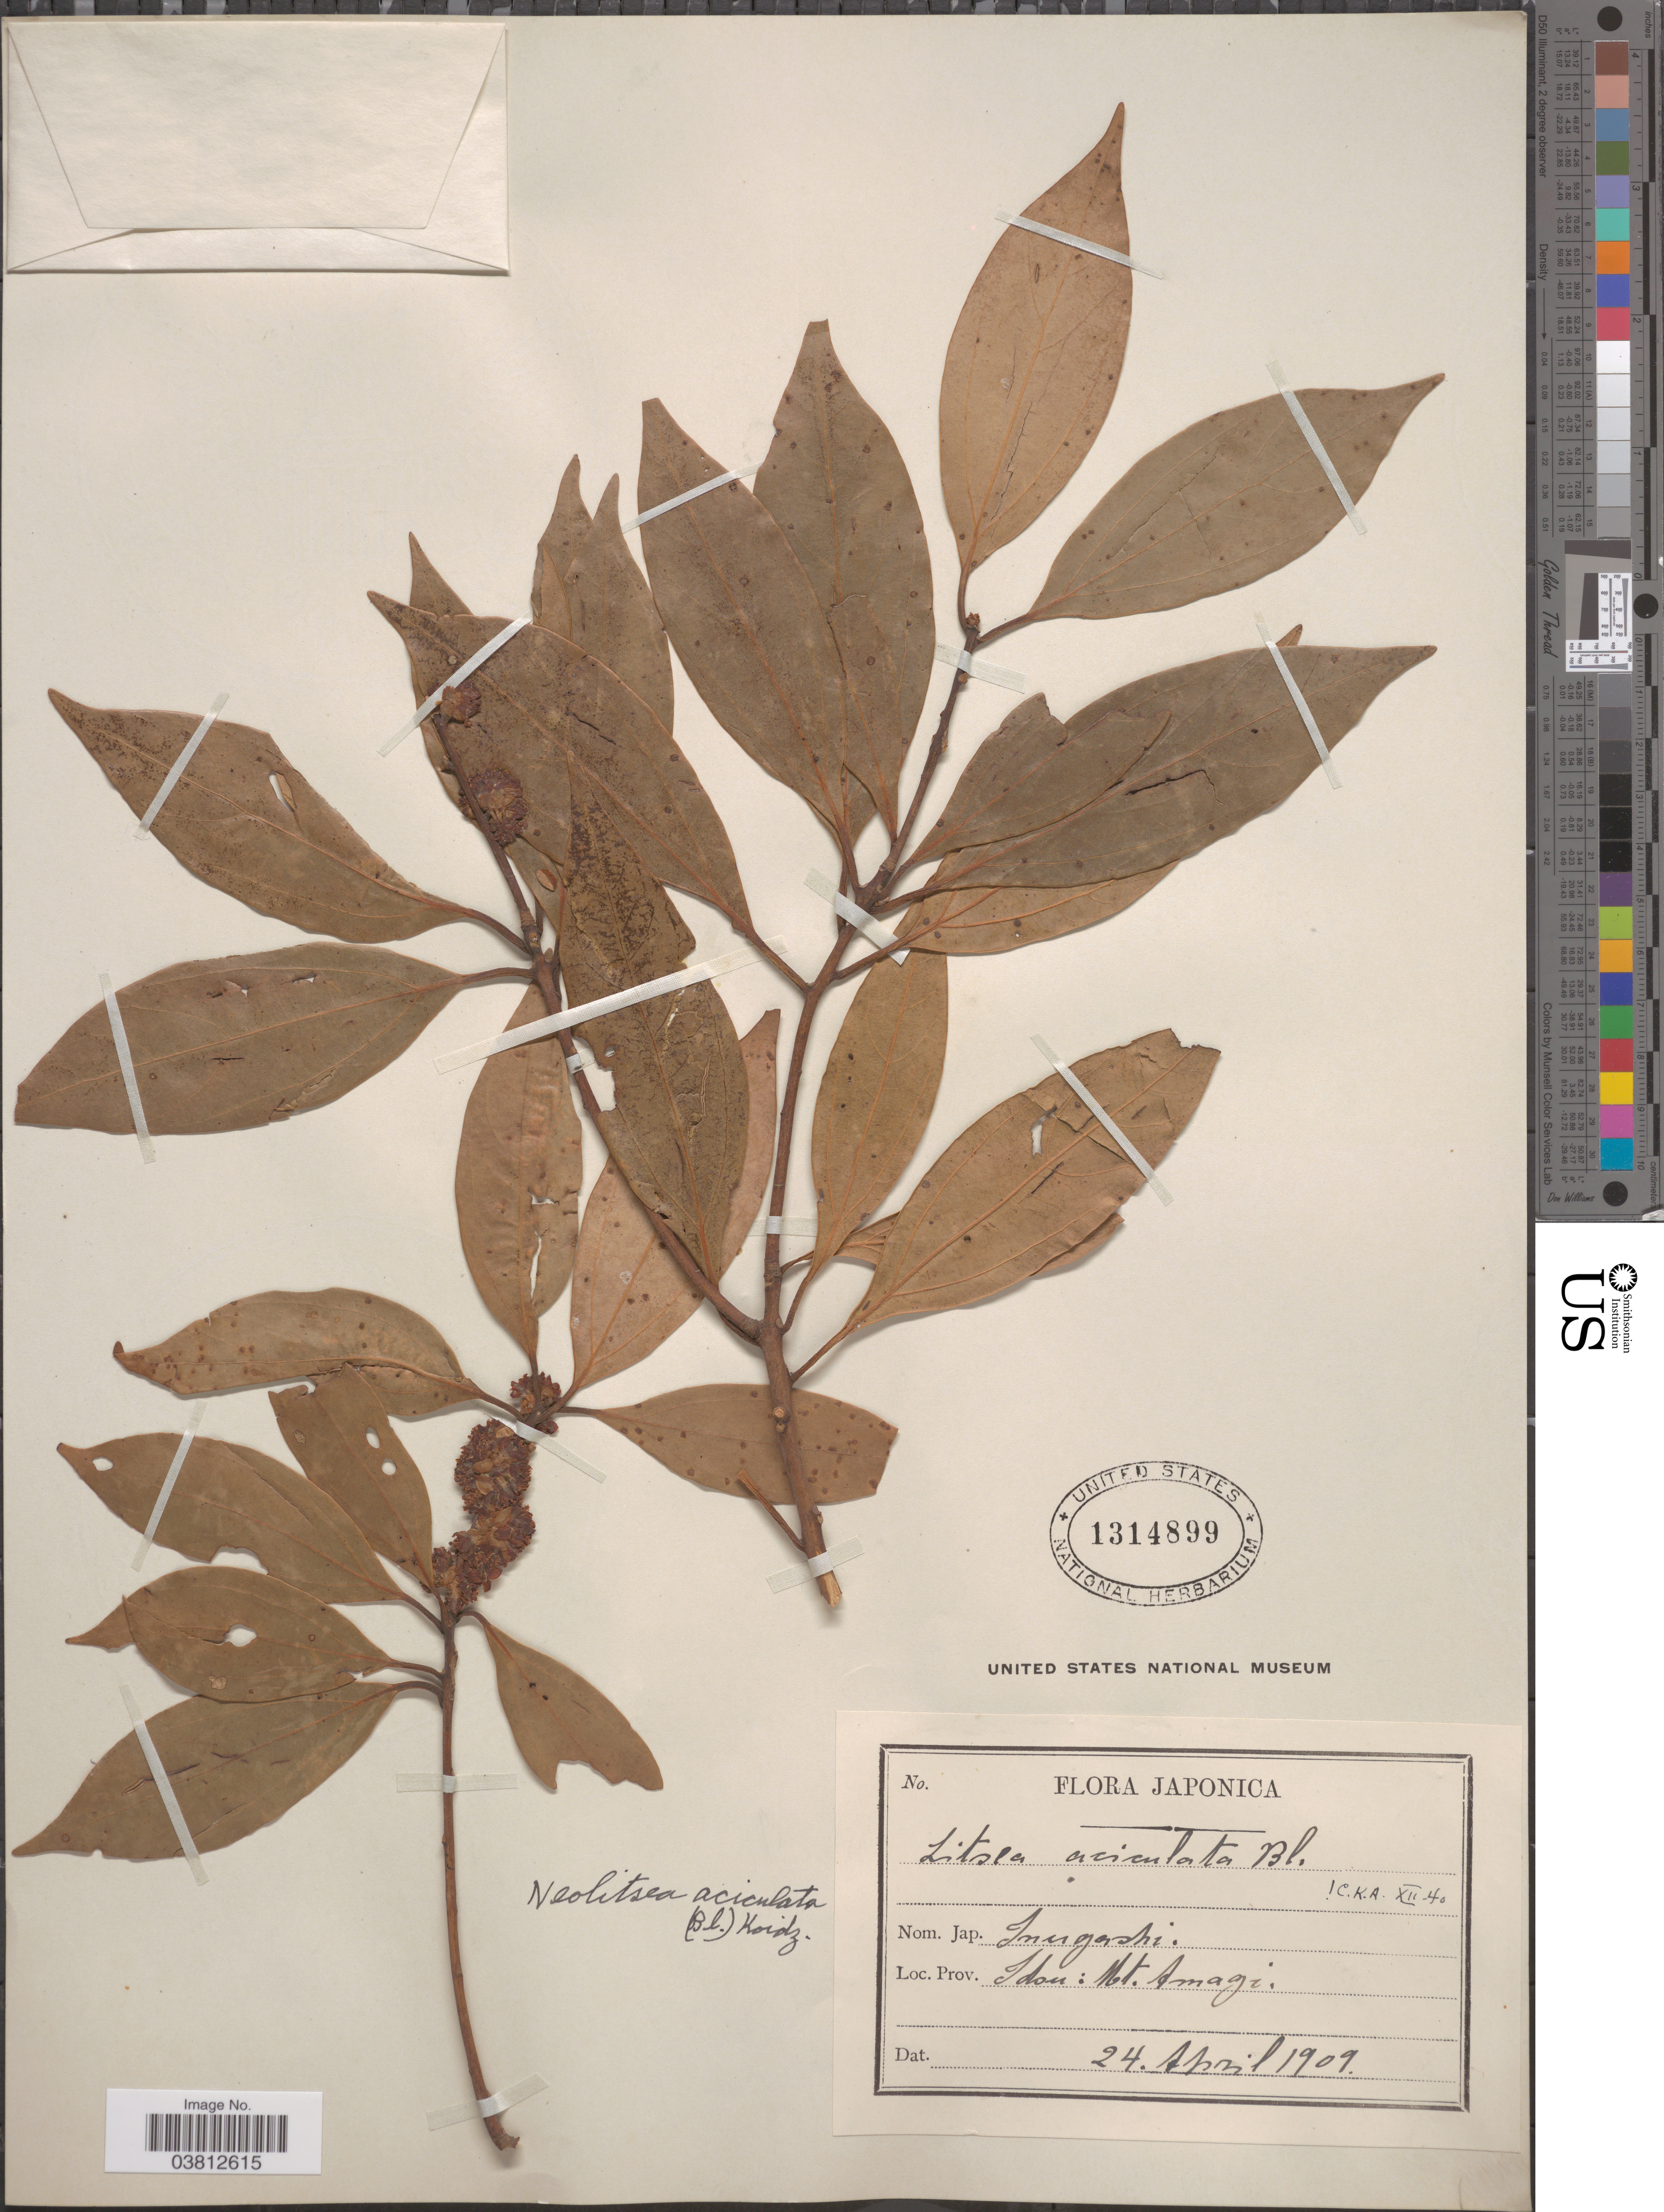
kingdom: Plantae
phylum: Tracheophyta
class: Magnoliopsida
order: Laurales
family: Lauraceae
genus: Neolitsea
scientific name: Neolitsea aciculata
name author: (Blume) Koidz.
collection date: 1909-04-24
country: Japan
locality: Prov. Idsu: Mt. Amagi.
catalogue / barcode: US 1314899